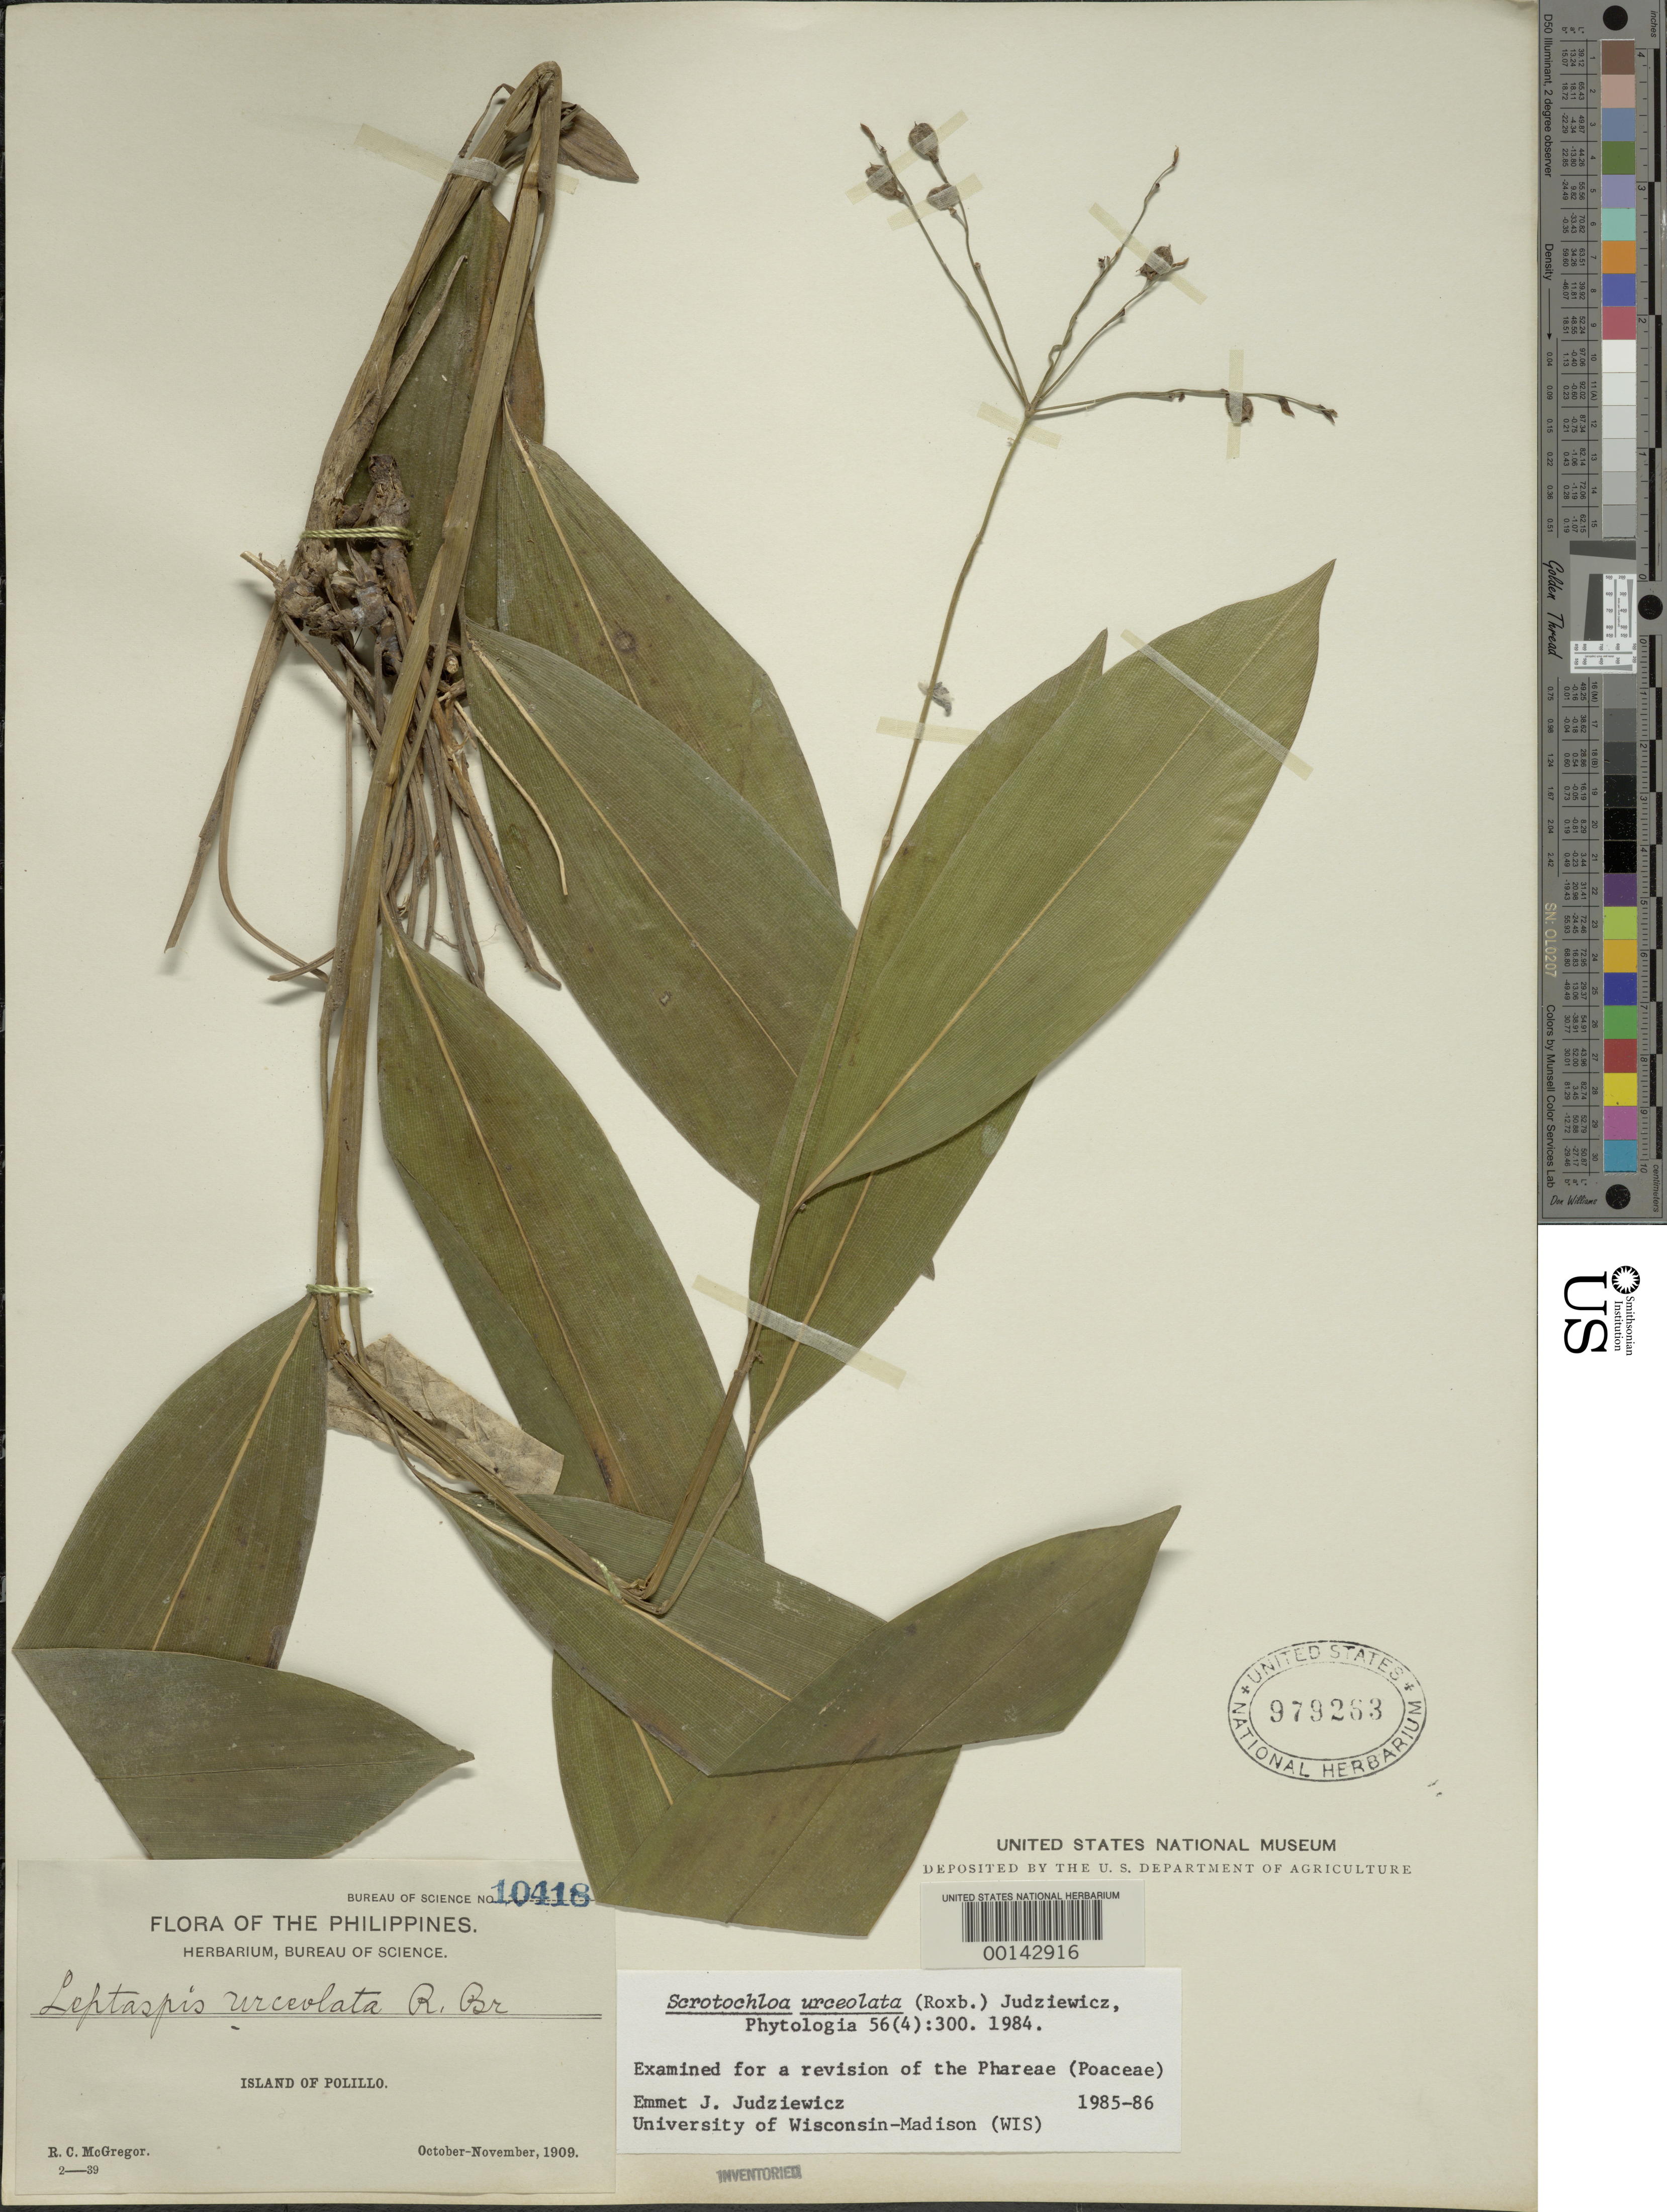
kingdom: Plantae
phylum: Tracheophyta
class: Liliopsida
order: Poales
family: Poaceae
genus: Scrotochloa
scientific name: Scrotochloa urceolata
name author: (Roxb.) Judz.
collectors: R. C. McGregor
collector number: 10418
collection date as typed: Oct 1909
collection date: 1909-10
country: Philippines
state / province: Calabarzon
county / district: Quezon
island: Polillo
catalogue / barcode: US 979263